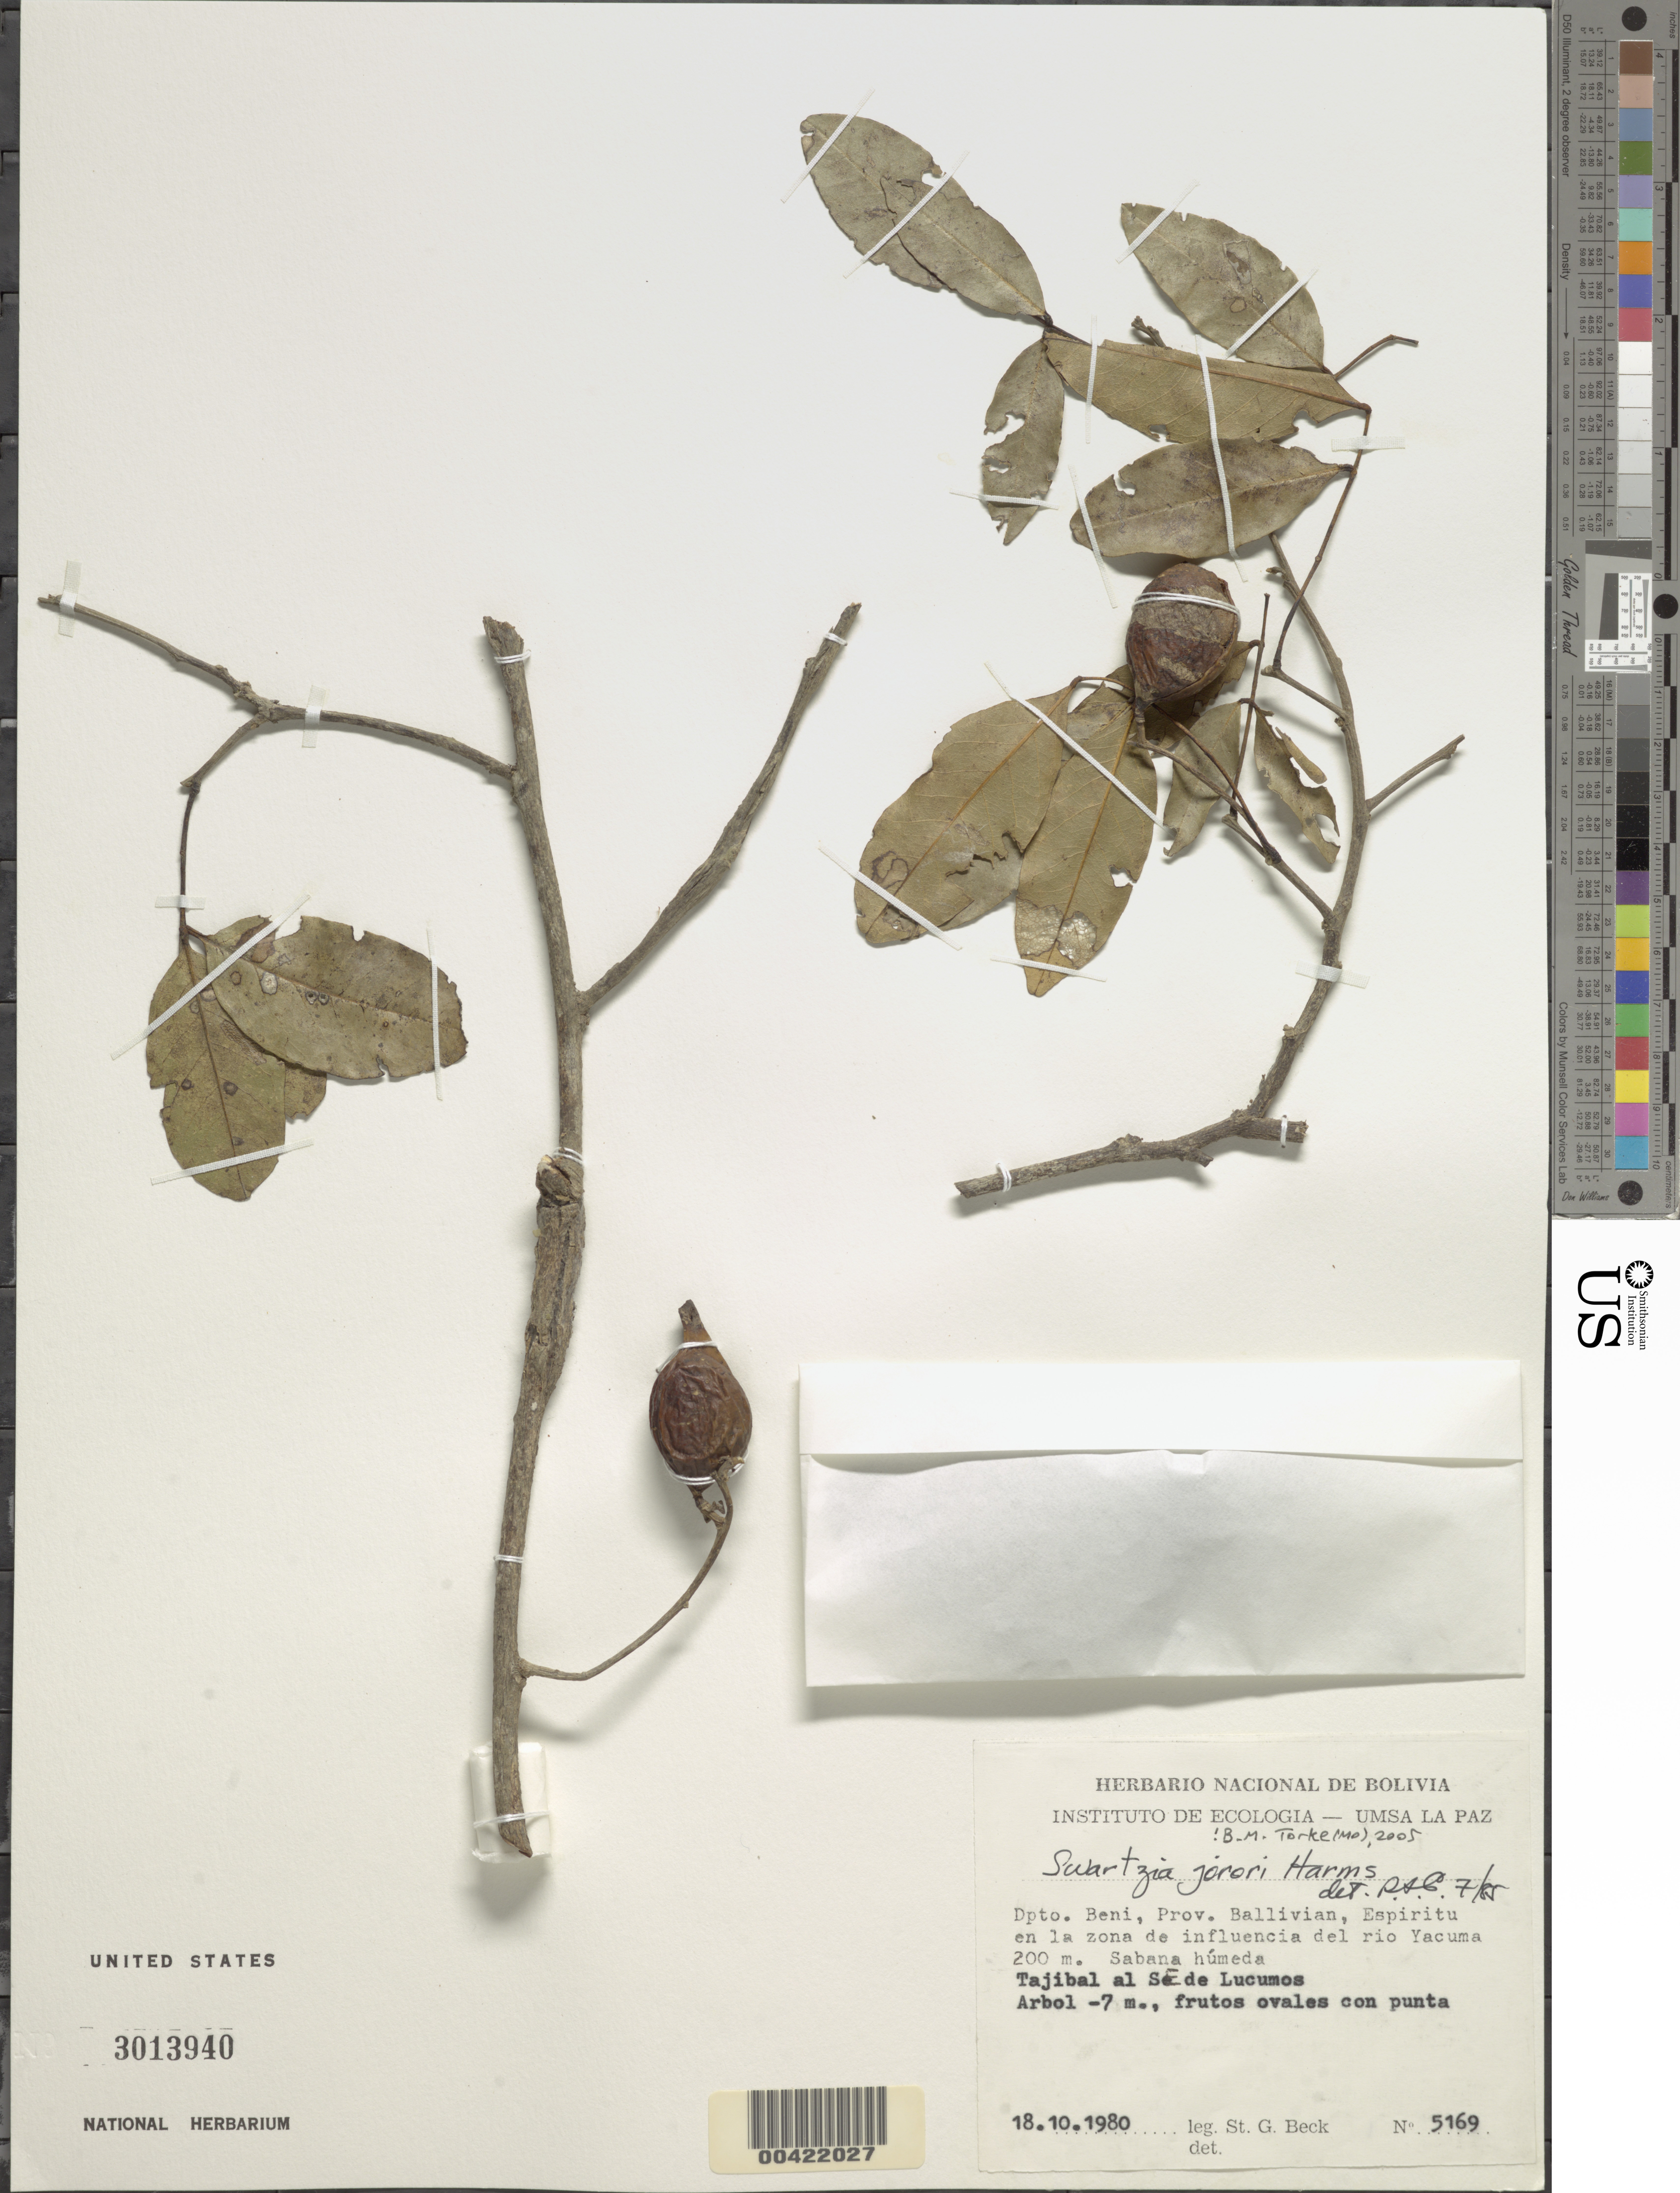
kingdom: Plantae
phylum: Tracheophyta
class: Magnoliopsida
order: Fabales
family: Fabaceae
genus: Swartzia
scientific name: Swartzia jorori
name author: Harms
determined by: Cowan, R. S.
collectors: S. G. Beck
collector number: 5169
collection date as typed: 18 Oct 1980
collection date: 1980-10-18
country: Bolivia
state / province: Beni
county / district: General José Ballivián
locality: Tajibal al SE de Lucumos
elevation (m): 200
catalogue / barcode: US 3013940